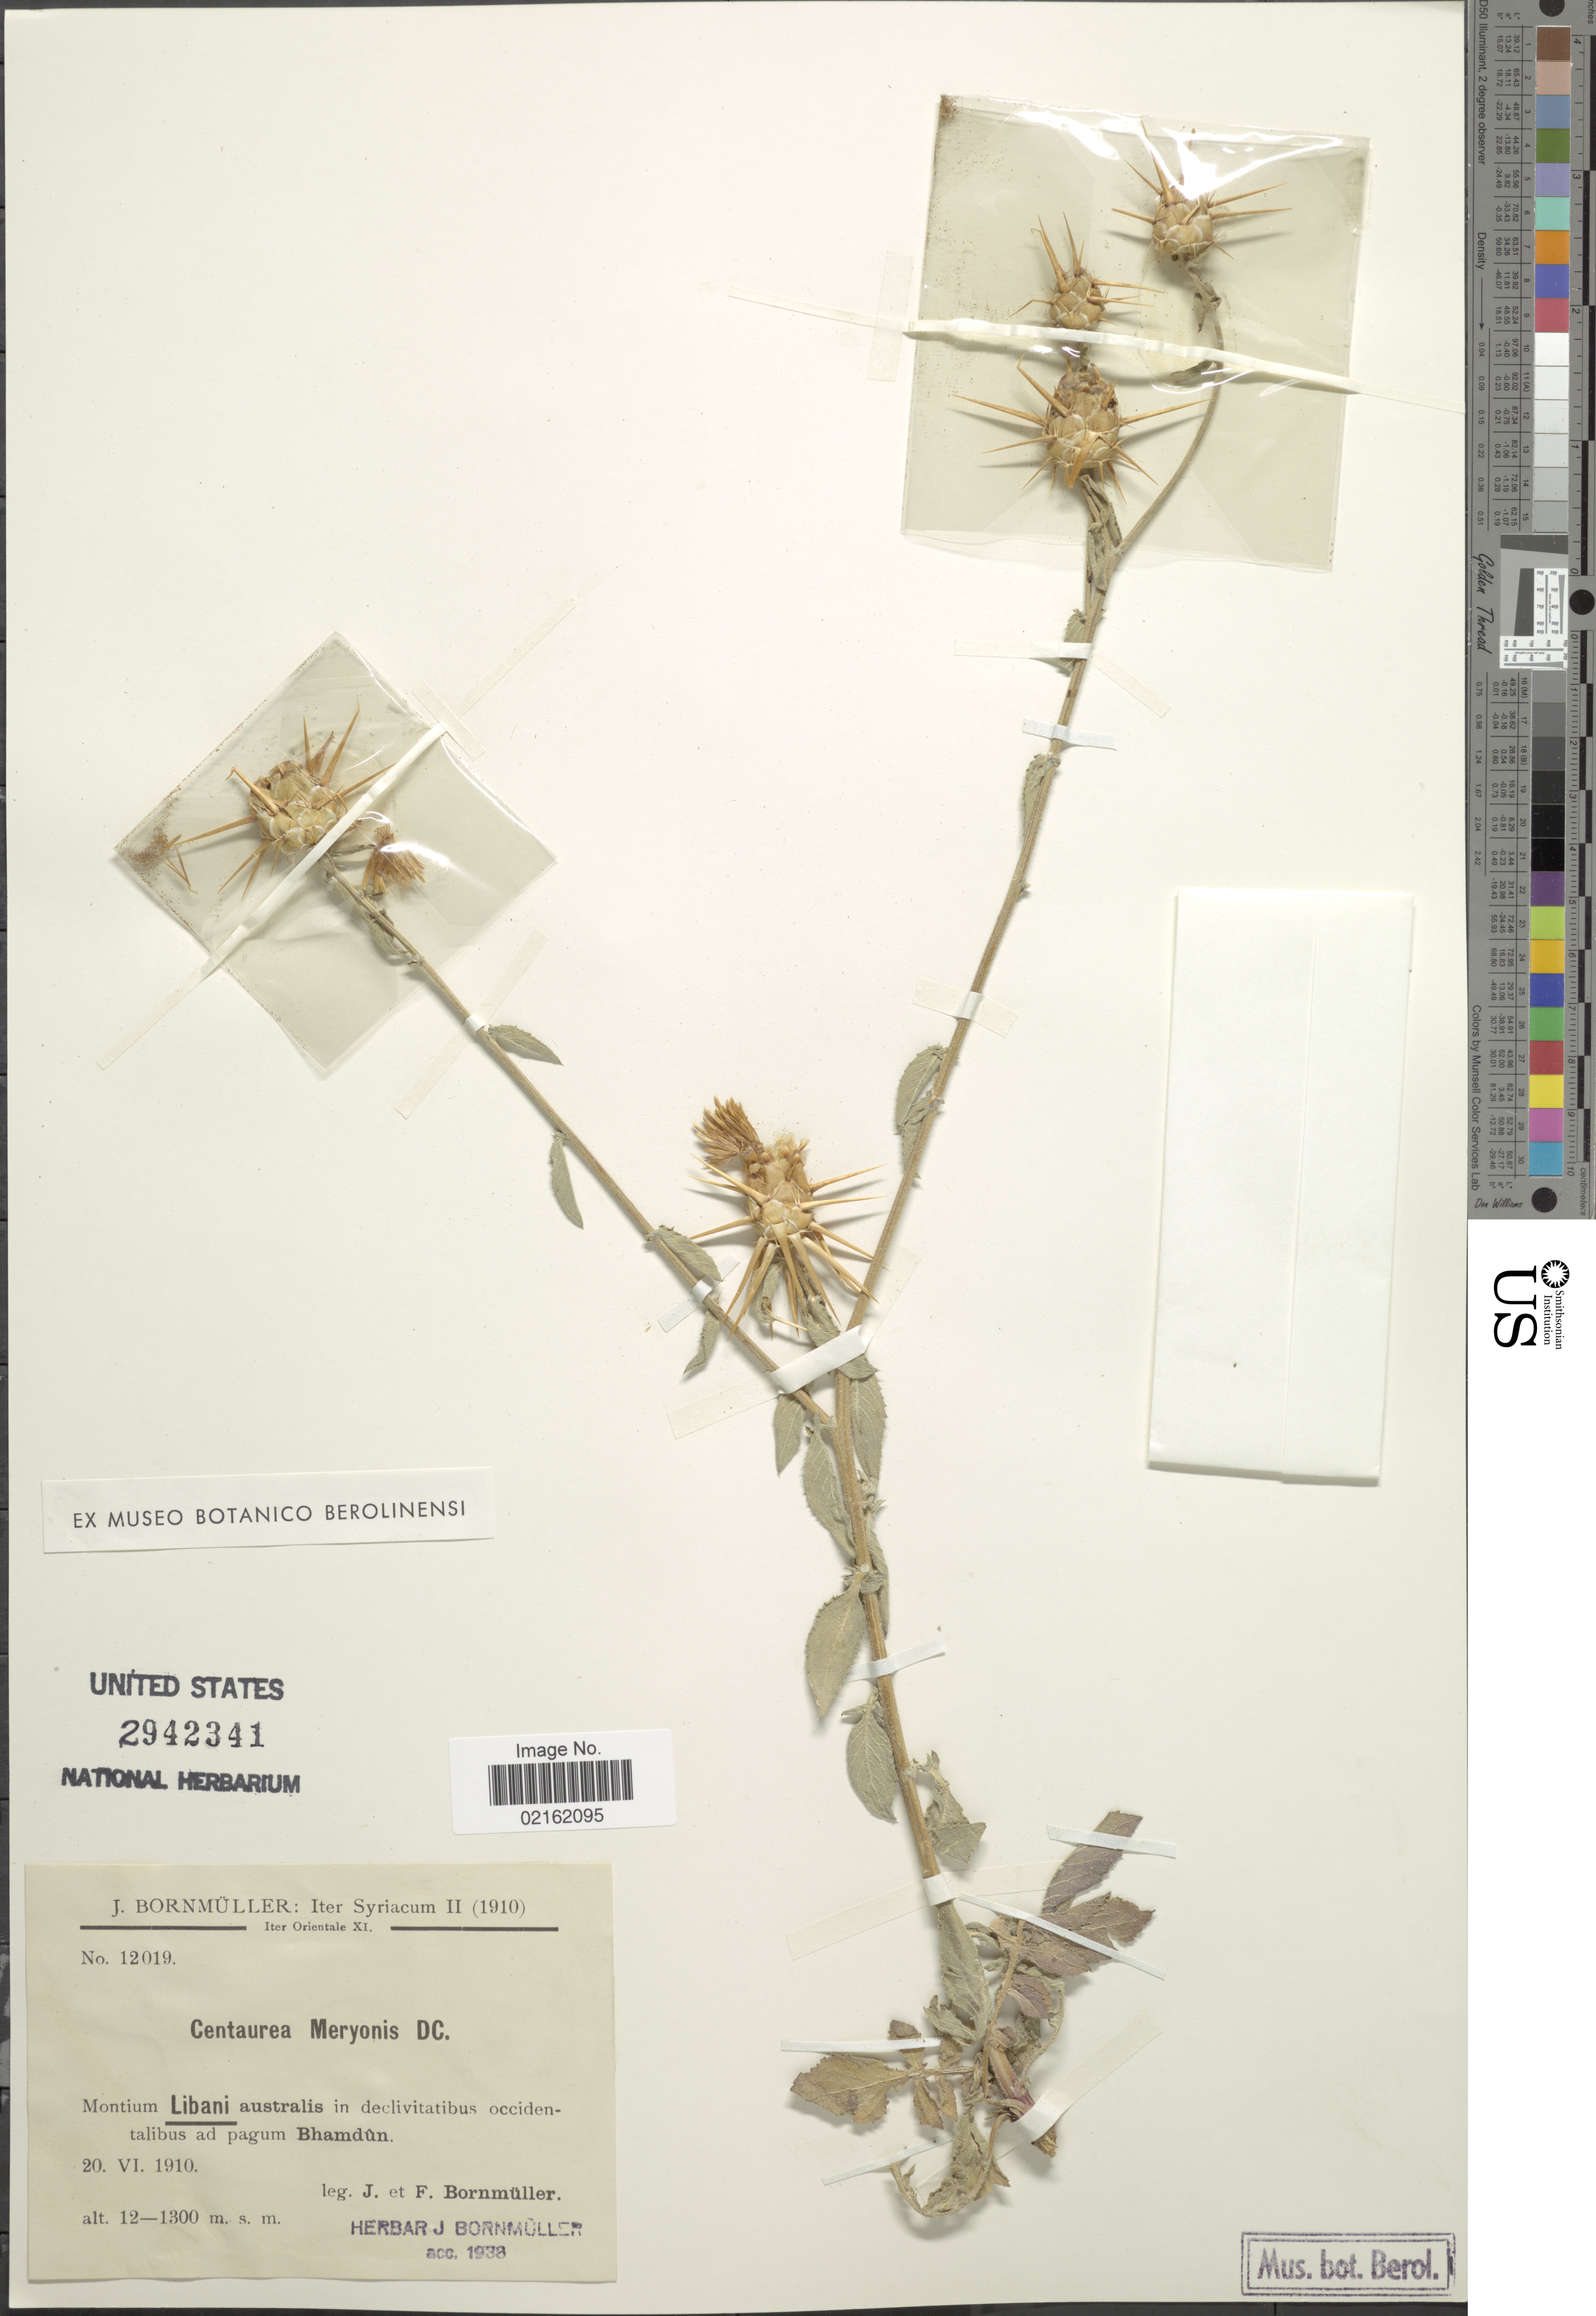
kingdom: Plantae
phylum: Tracheophyta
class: Magnoliopsida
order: Asterales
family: Asteraceae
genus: Centaurea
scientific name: Centaurea iberica subsp. meryonis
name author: (DC.) Bornm.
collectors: J. Bornmüller & F. Bornmüller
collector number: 12019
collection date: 1910-06-20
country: Syria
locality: Montium Libani australis in declivitatibus occidentalibus ad pagum Bhamdun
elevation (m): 1200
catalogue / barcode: US 2942341